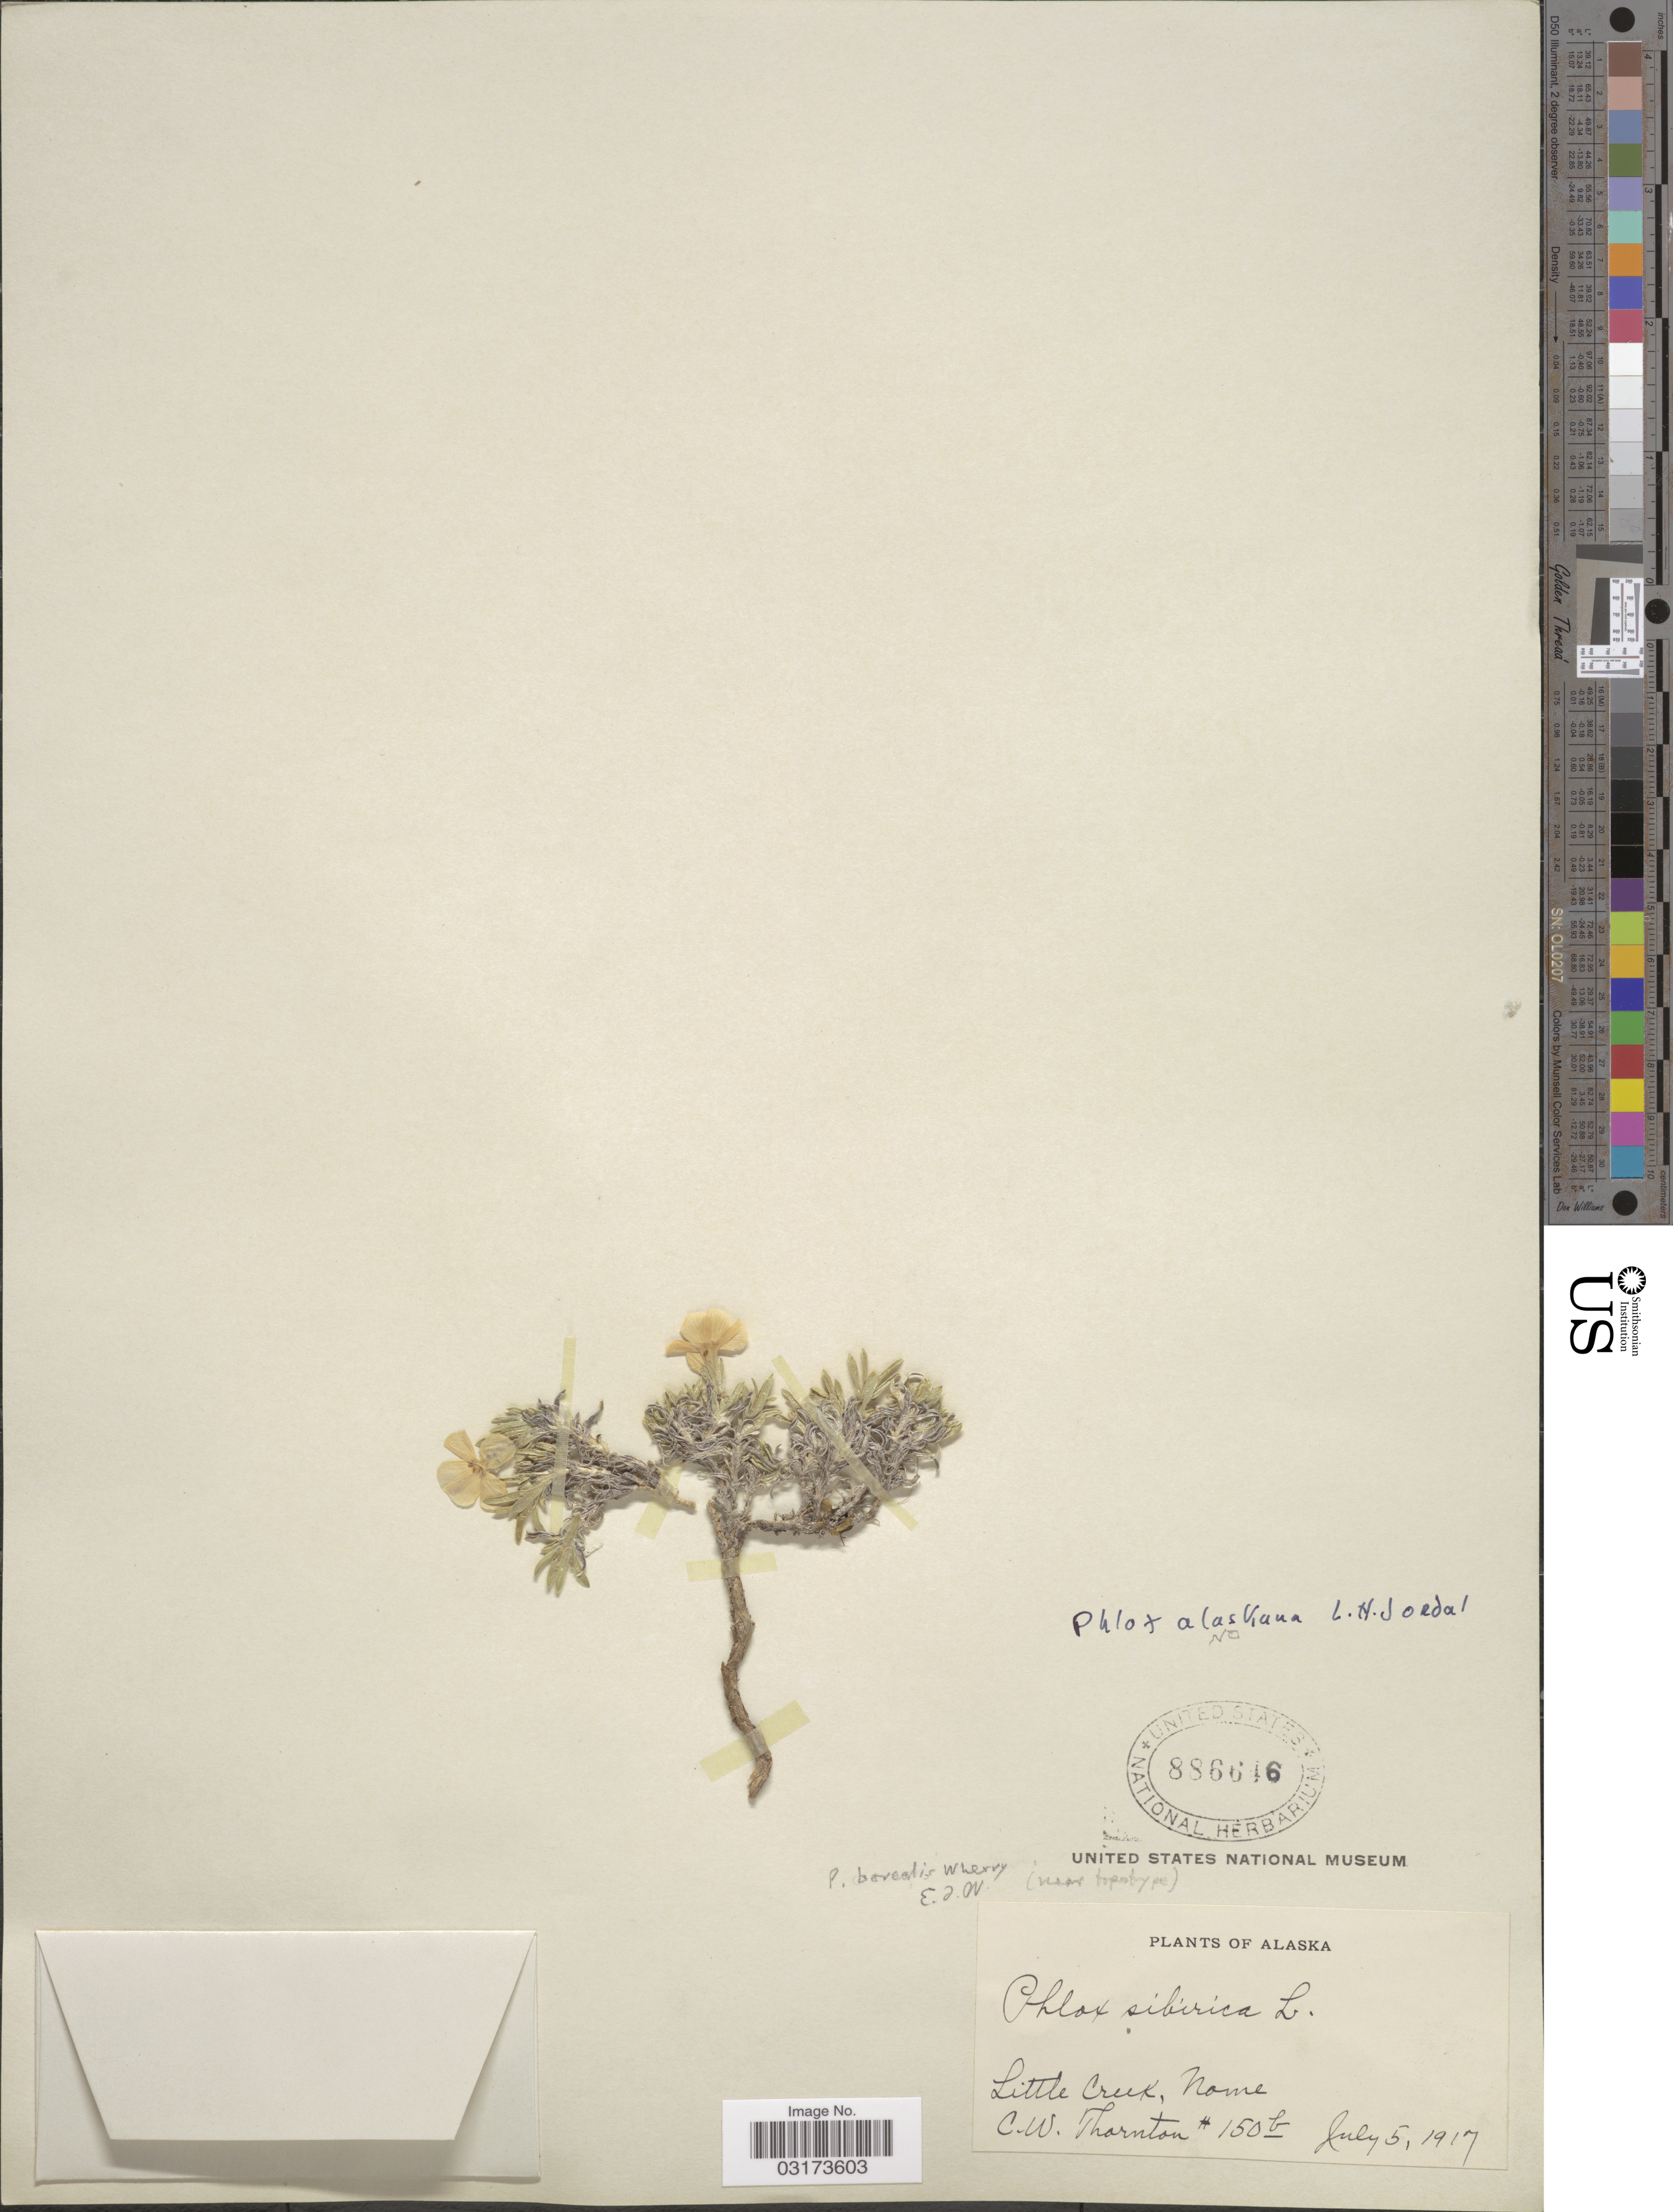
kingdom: Plantae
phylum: Tracheophyta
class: Magnoliopsida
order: Ericales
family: Polemoniaceae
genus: Phlox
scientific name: Phlox alaskensis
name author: Jordal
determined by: Mayfield, M. H.; Ferguson, C. J.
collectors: C. Thornton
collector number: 150b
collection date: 1917-07-05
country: United States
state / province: Alaska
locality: Little Creek, Nome.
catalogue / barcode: US 886646